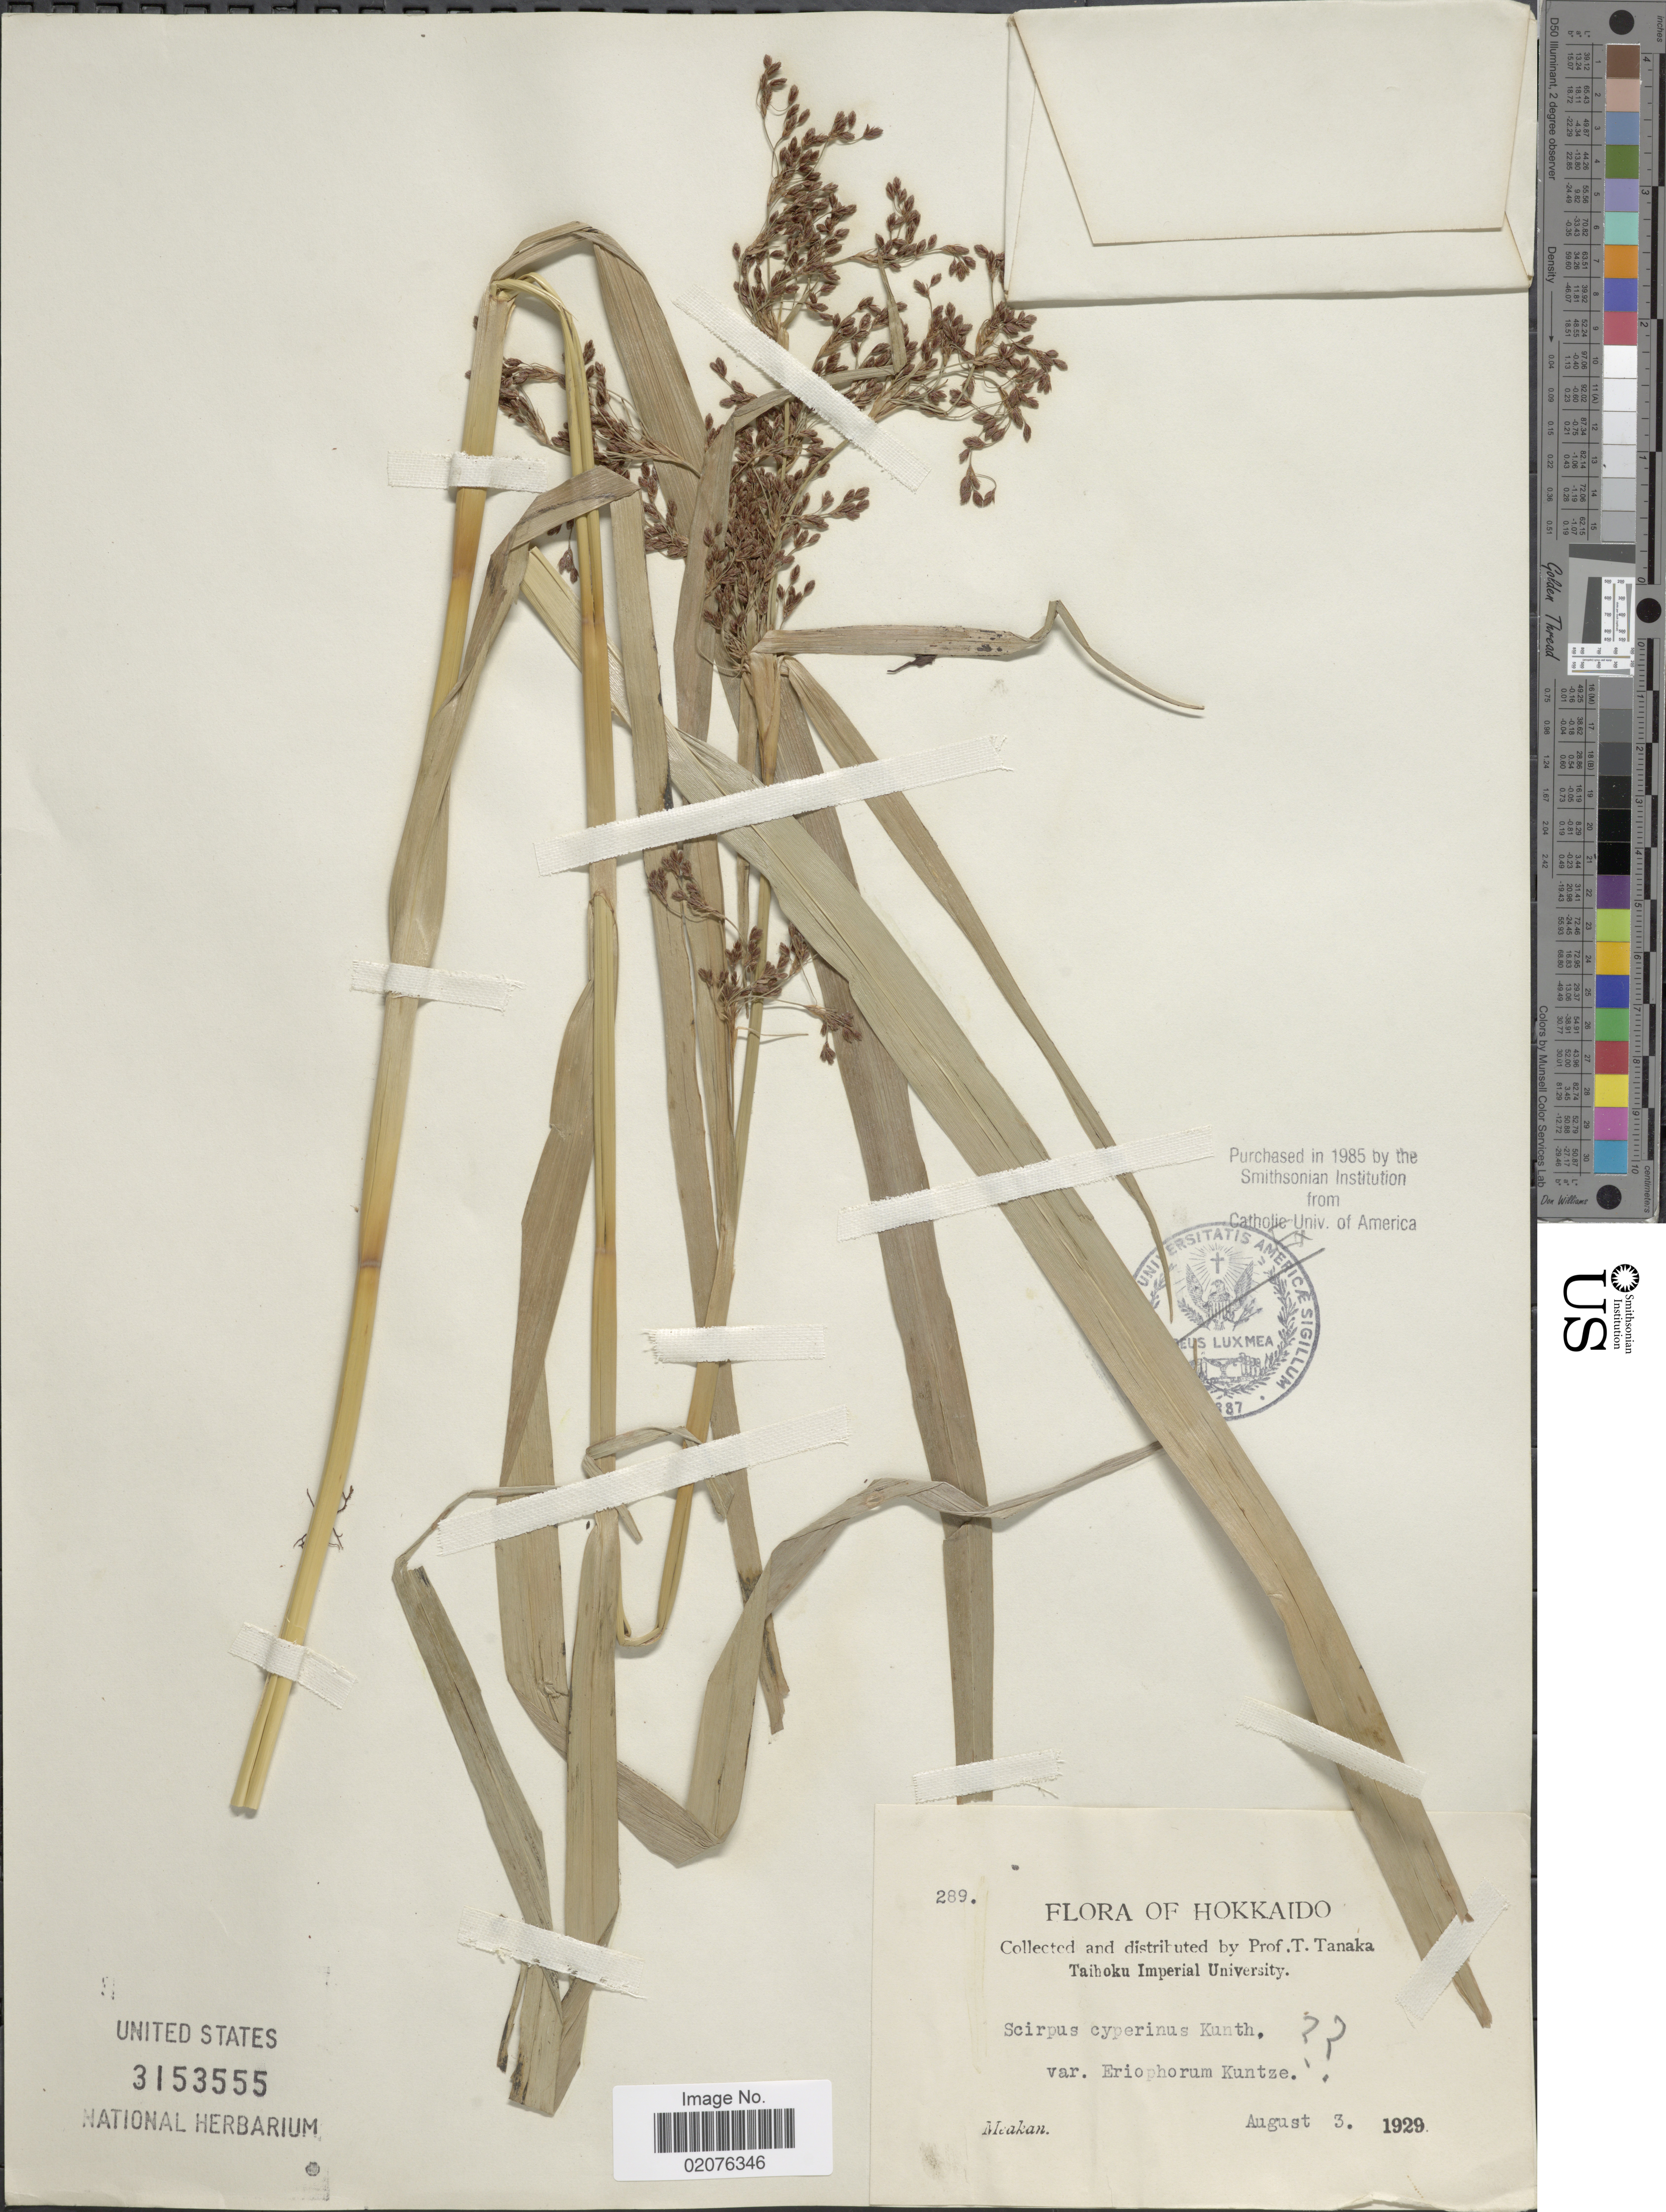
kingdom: Plantae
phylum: Tracheophyta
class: Liliopsida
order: Poales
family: Cyperaceae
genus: Scirpus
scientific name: Scirpus wichurae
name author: Boeckeler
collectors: T. Tanaka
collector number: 289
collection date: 1929-08-03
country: Japan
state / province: Hokkaidō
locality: Meakan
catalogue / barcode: US 3153555